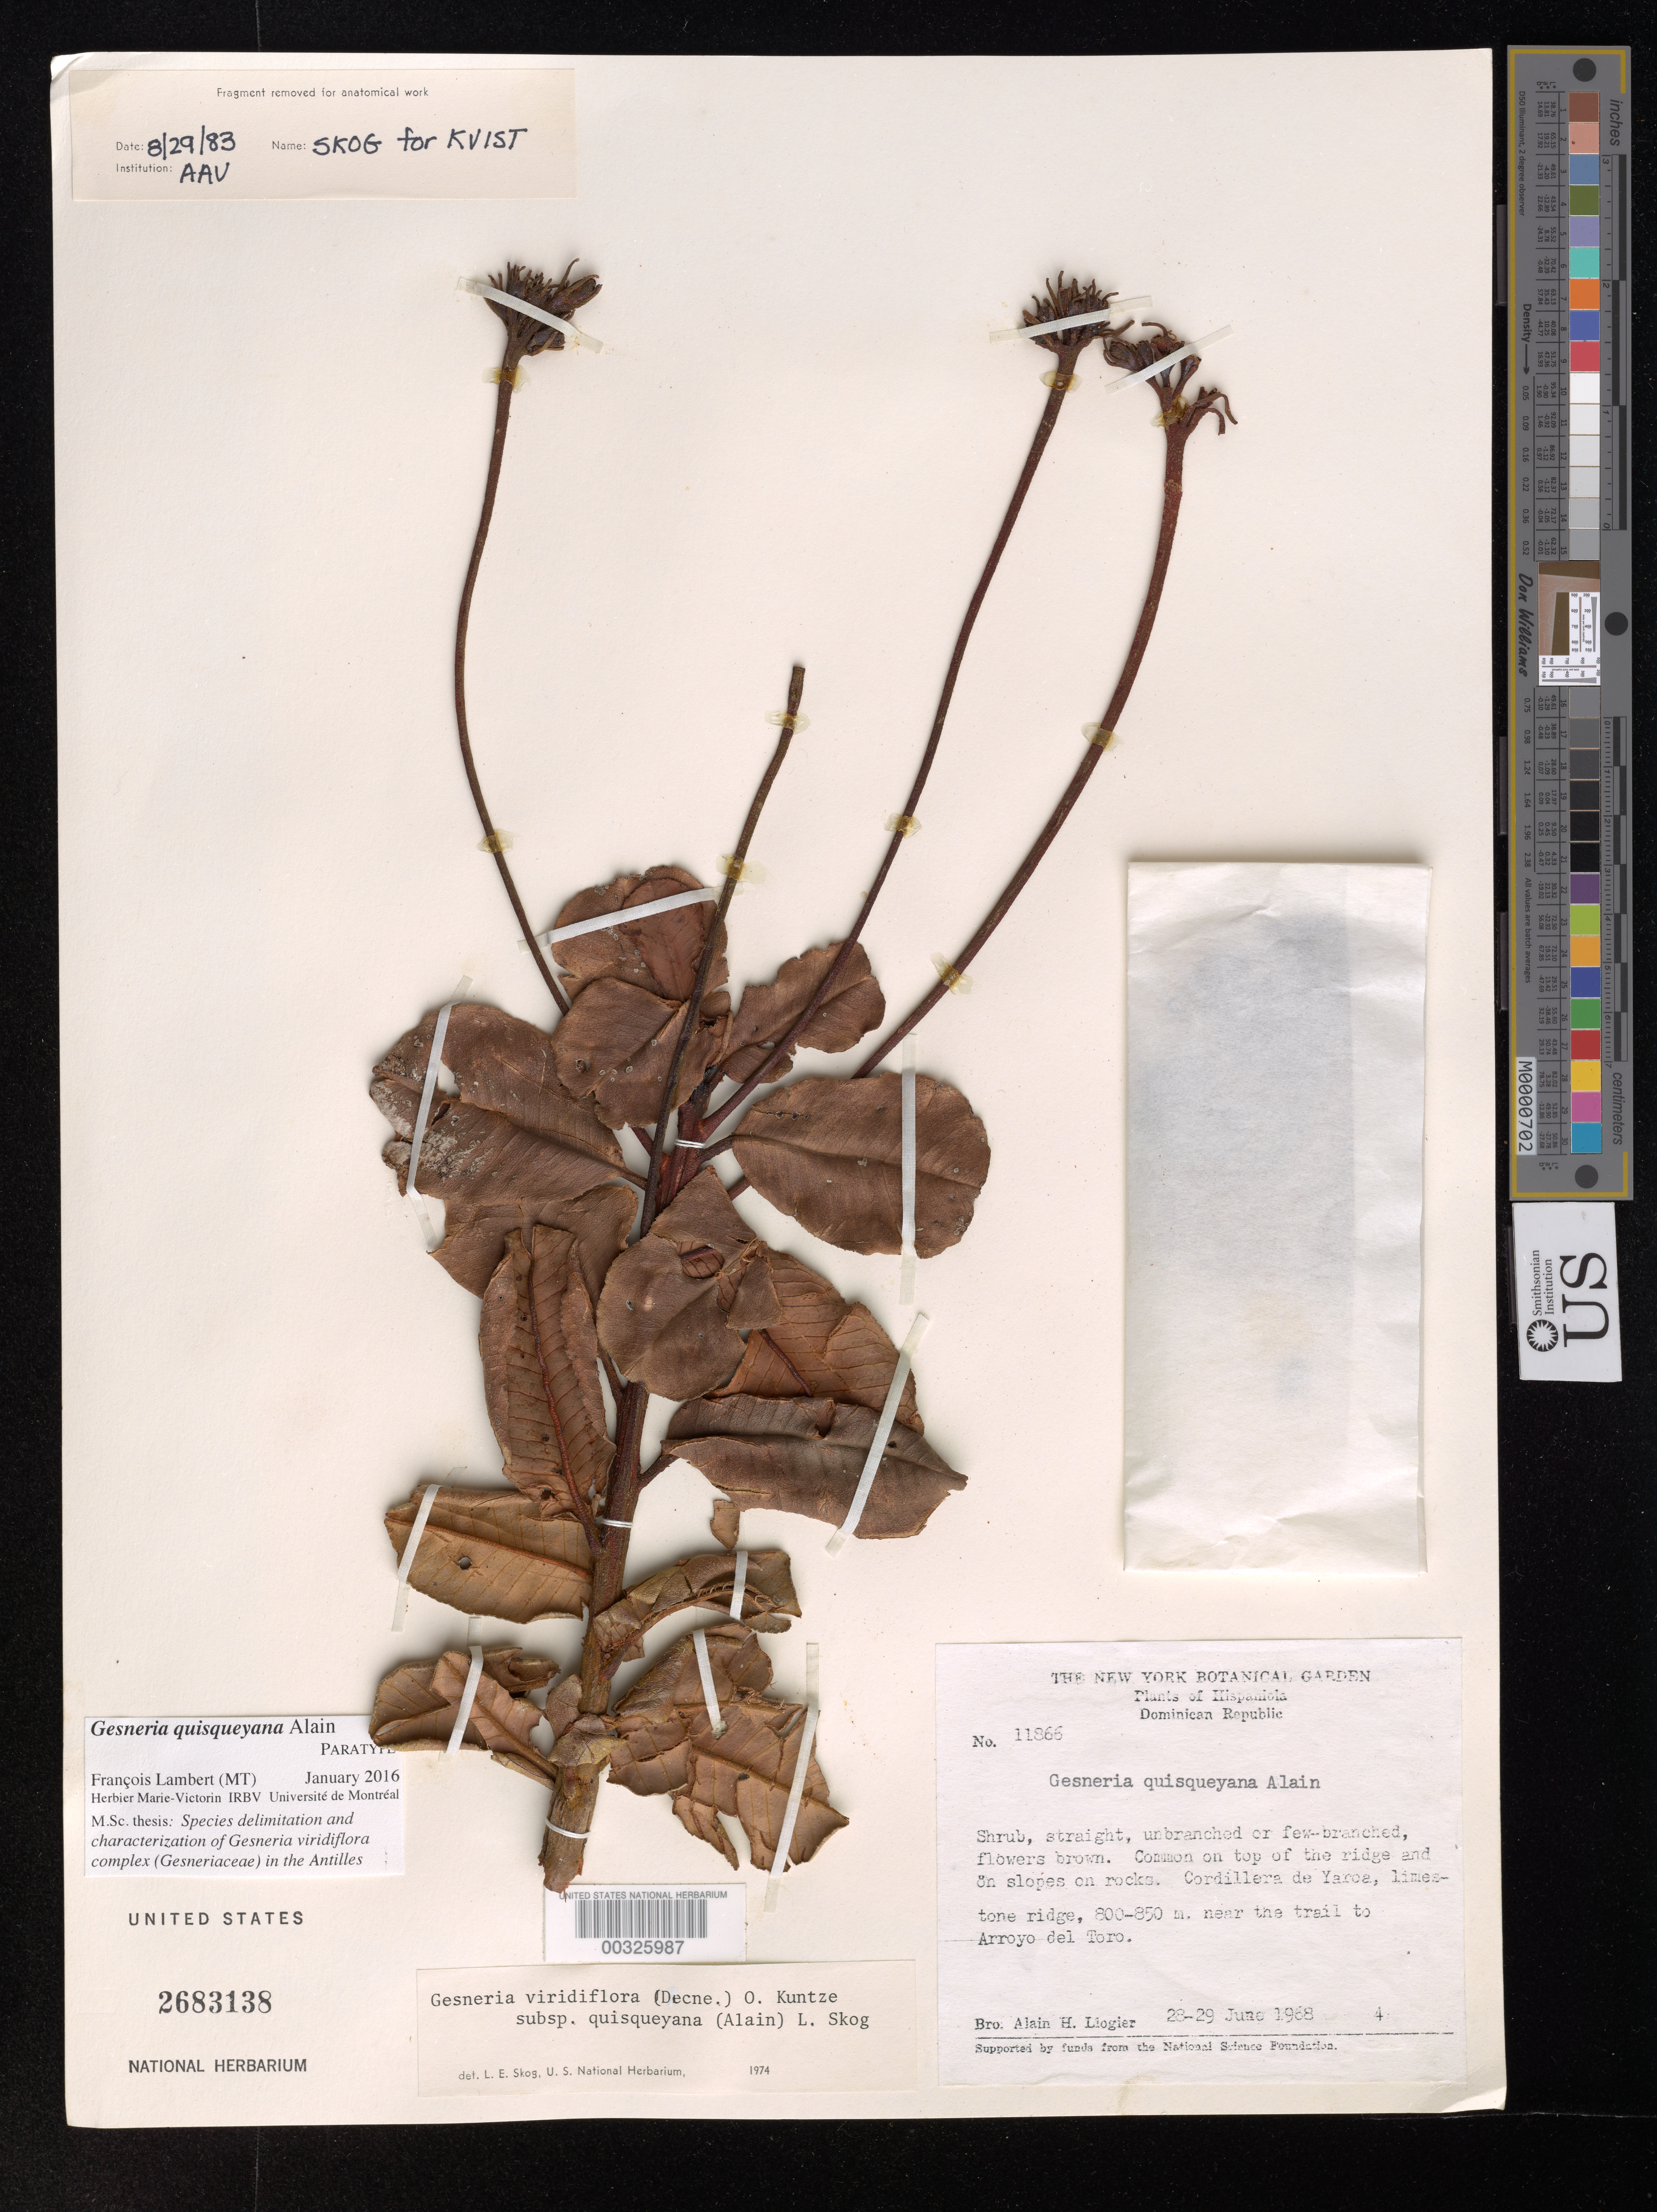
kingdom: Plantae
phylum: Tracheophyta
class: Magnoliopsida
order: Lamiales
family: Gesneriaceae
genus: Gesneria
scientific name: Gesneria quisqueyana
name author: Alain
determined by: Lambert, Francois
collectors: A. H. Liogier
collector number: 11866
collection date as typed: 28-29 Jun 1968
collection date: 1968-06-28/1968-06-29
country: Dominican Republic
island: Hispaniola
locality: Cordillera de Yaroa, near the trail to Arroyo del Toro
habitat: Limestone ridge; common on top of ridge and on slopes on rocks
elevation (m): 800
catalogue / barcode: US 2683138